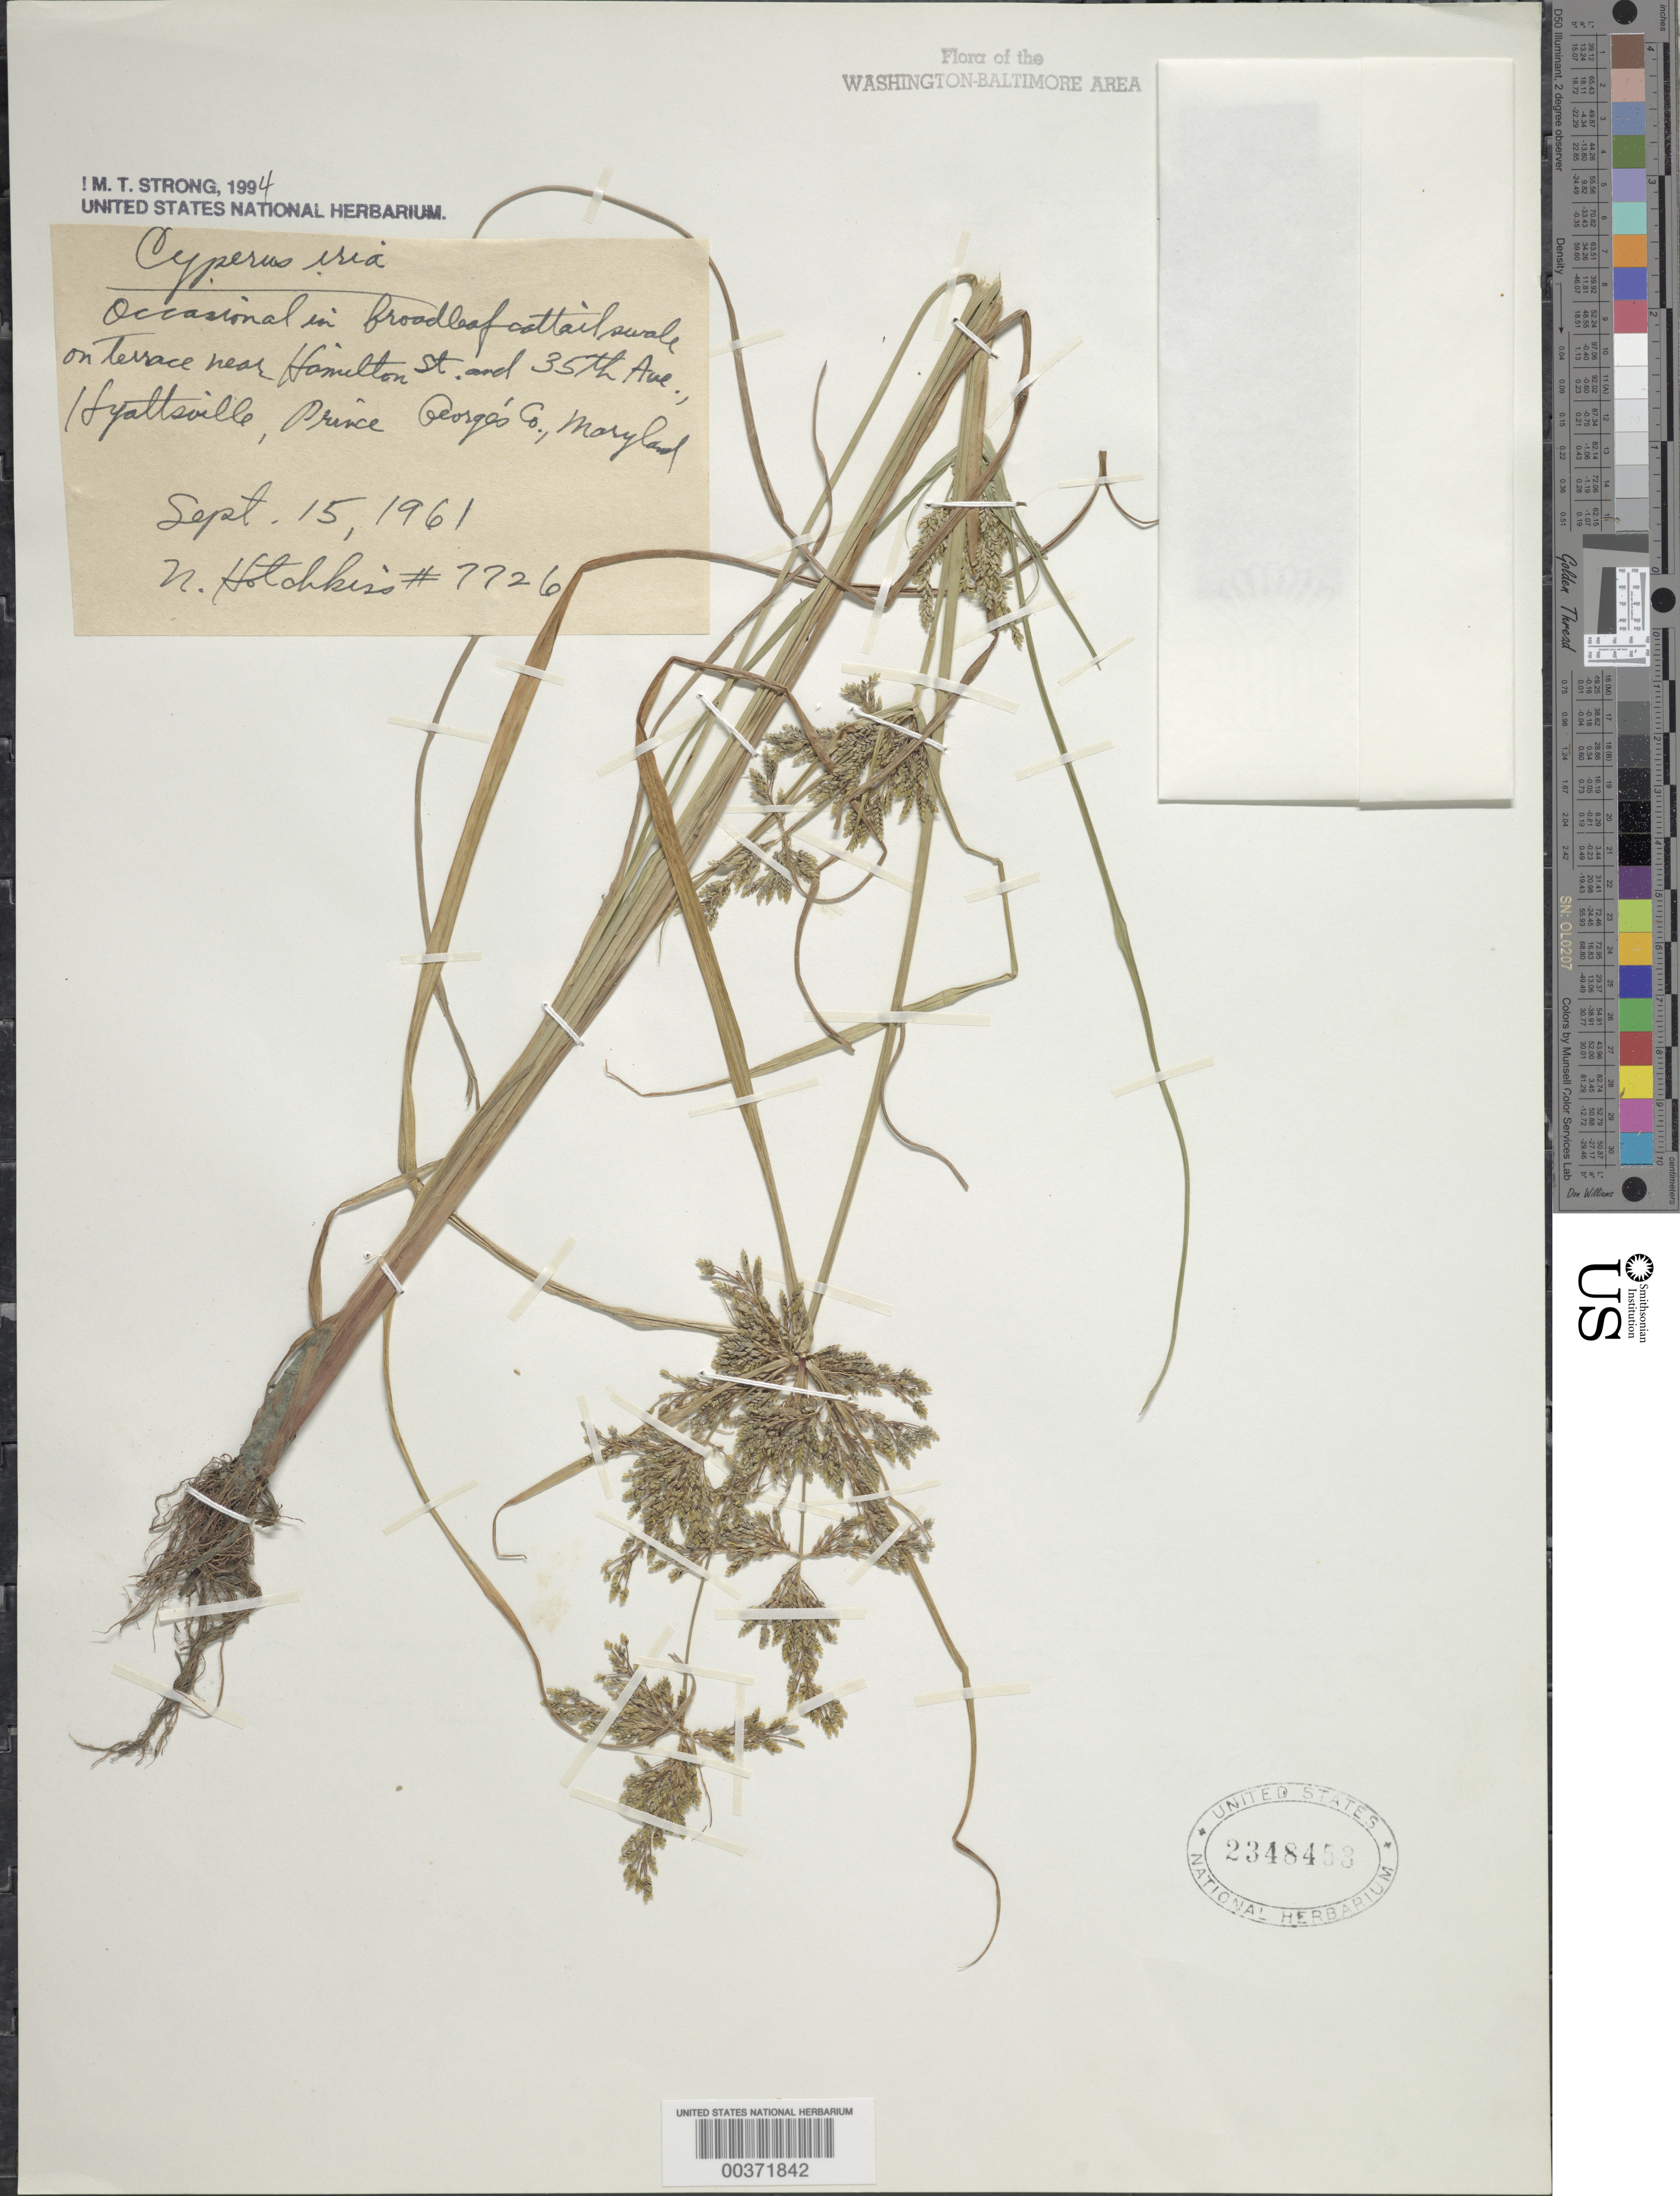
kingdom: Plantae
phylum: Tracheophyta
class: Liliopsida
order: Poales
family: Cyperaceae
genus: Cyperus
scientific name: Cyperus iria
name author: L.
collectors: N. Hotchkiss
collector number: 7726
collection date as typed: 15 Sep 1961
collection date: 1961-09-15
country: United States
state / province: Maryland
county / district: Prince George's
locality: Hyattsville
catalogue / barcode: US 2348453